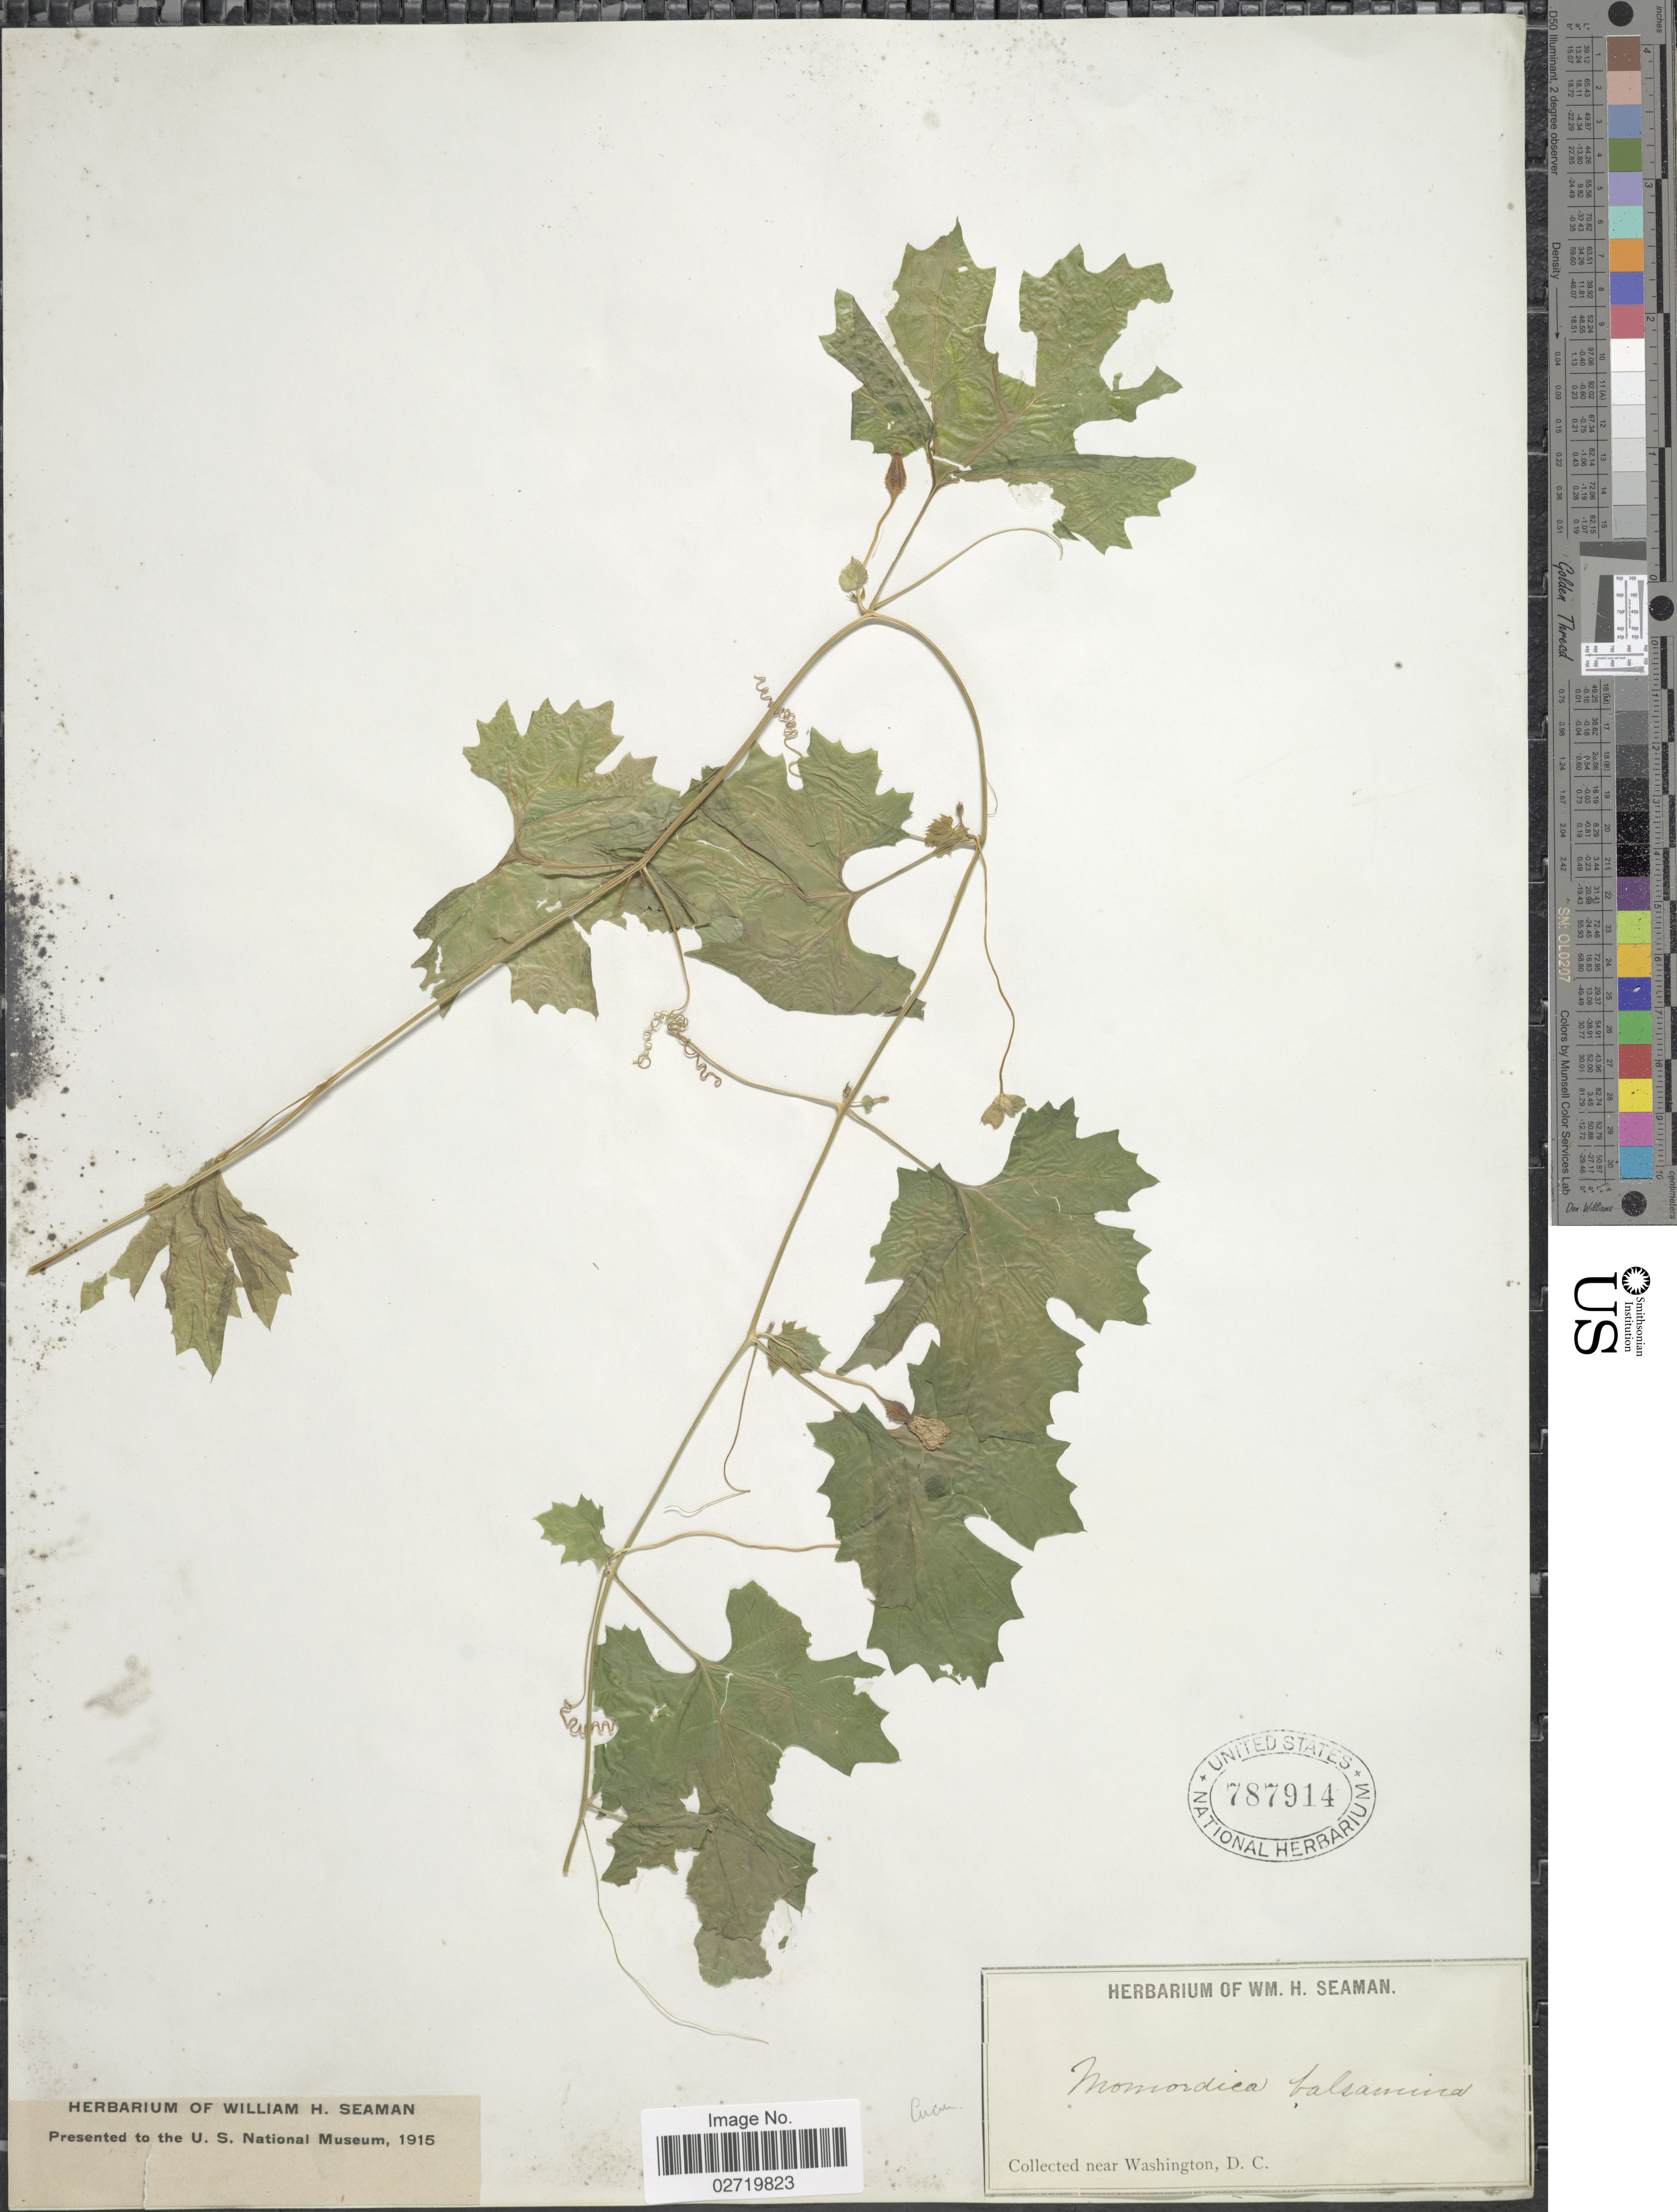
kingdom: Plantae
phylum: Tracheophyta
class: Magnoliopsida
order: Cucurbitales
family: Cucurbitaceae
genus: Momordica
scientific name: Momordica balsamina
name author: L.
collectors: Ex herb. W. H. Seaman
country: United States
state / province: District of Columbia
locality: Washington, D.C.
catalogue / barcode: US 787914